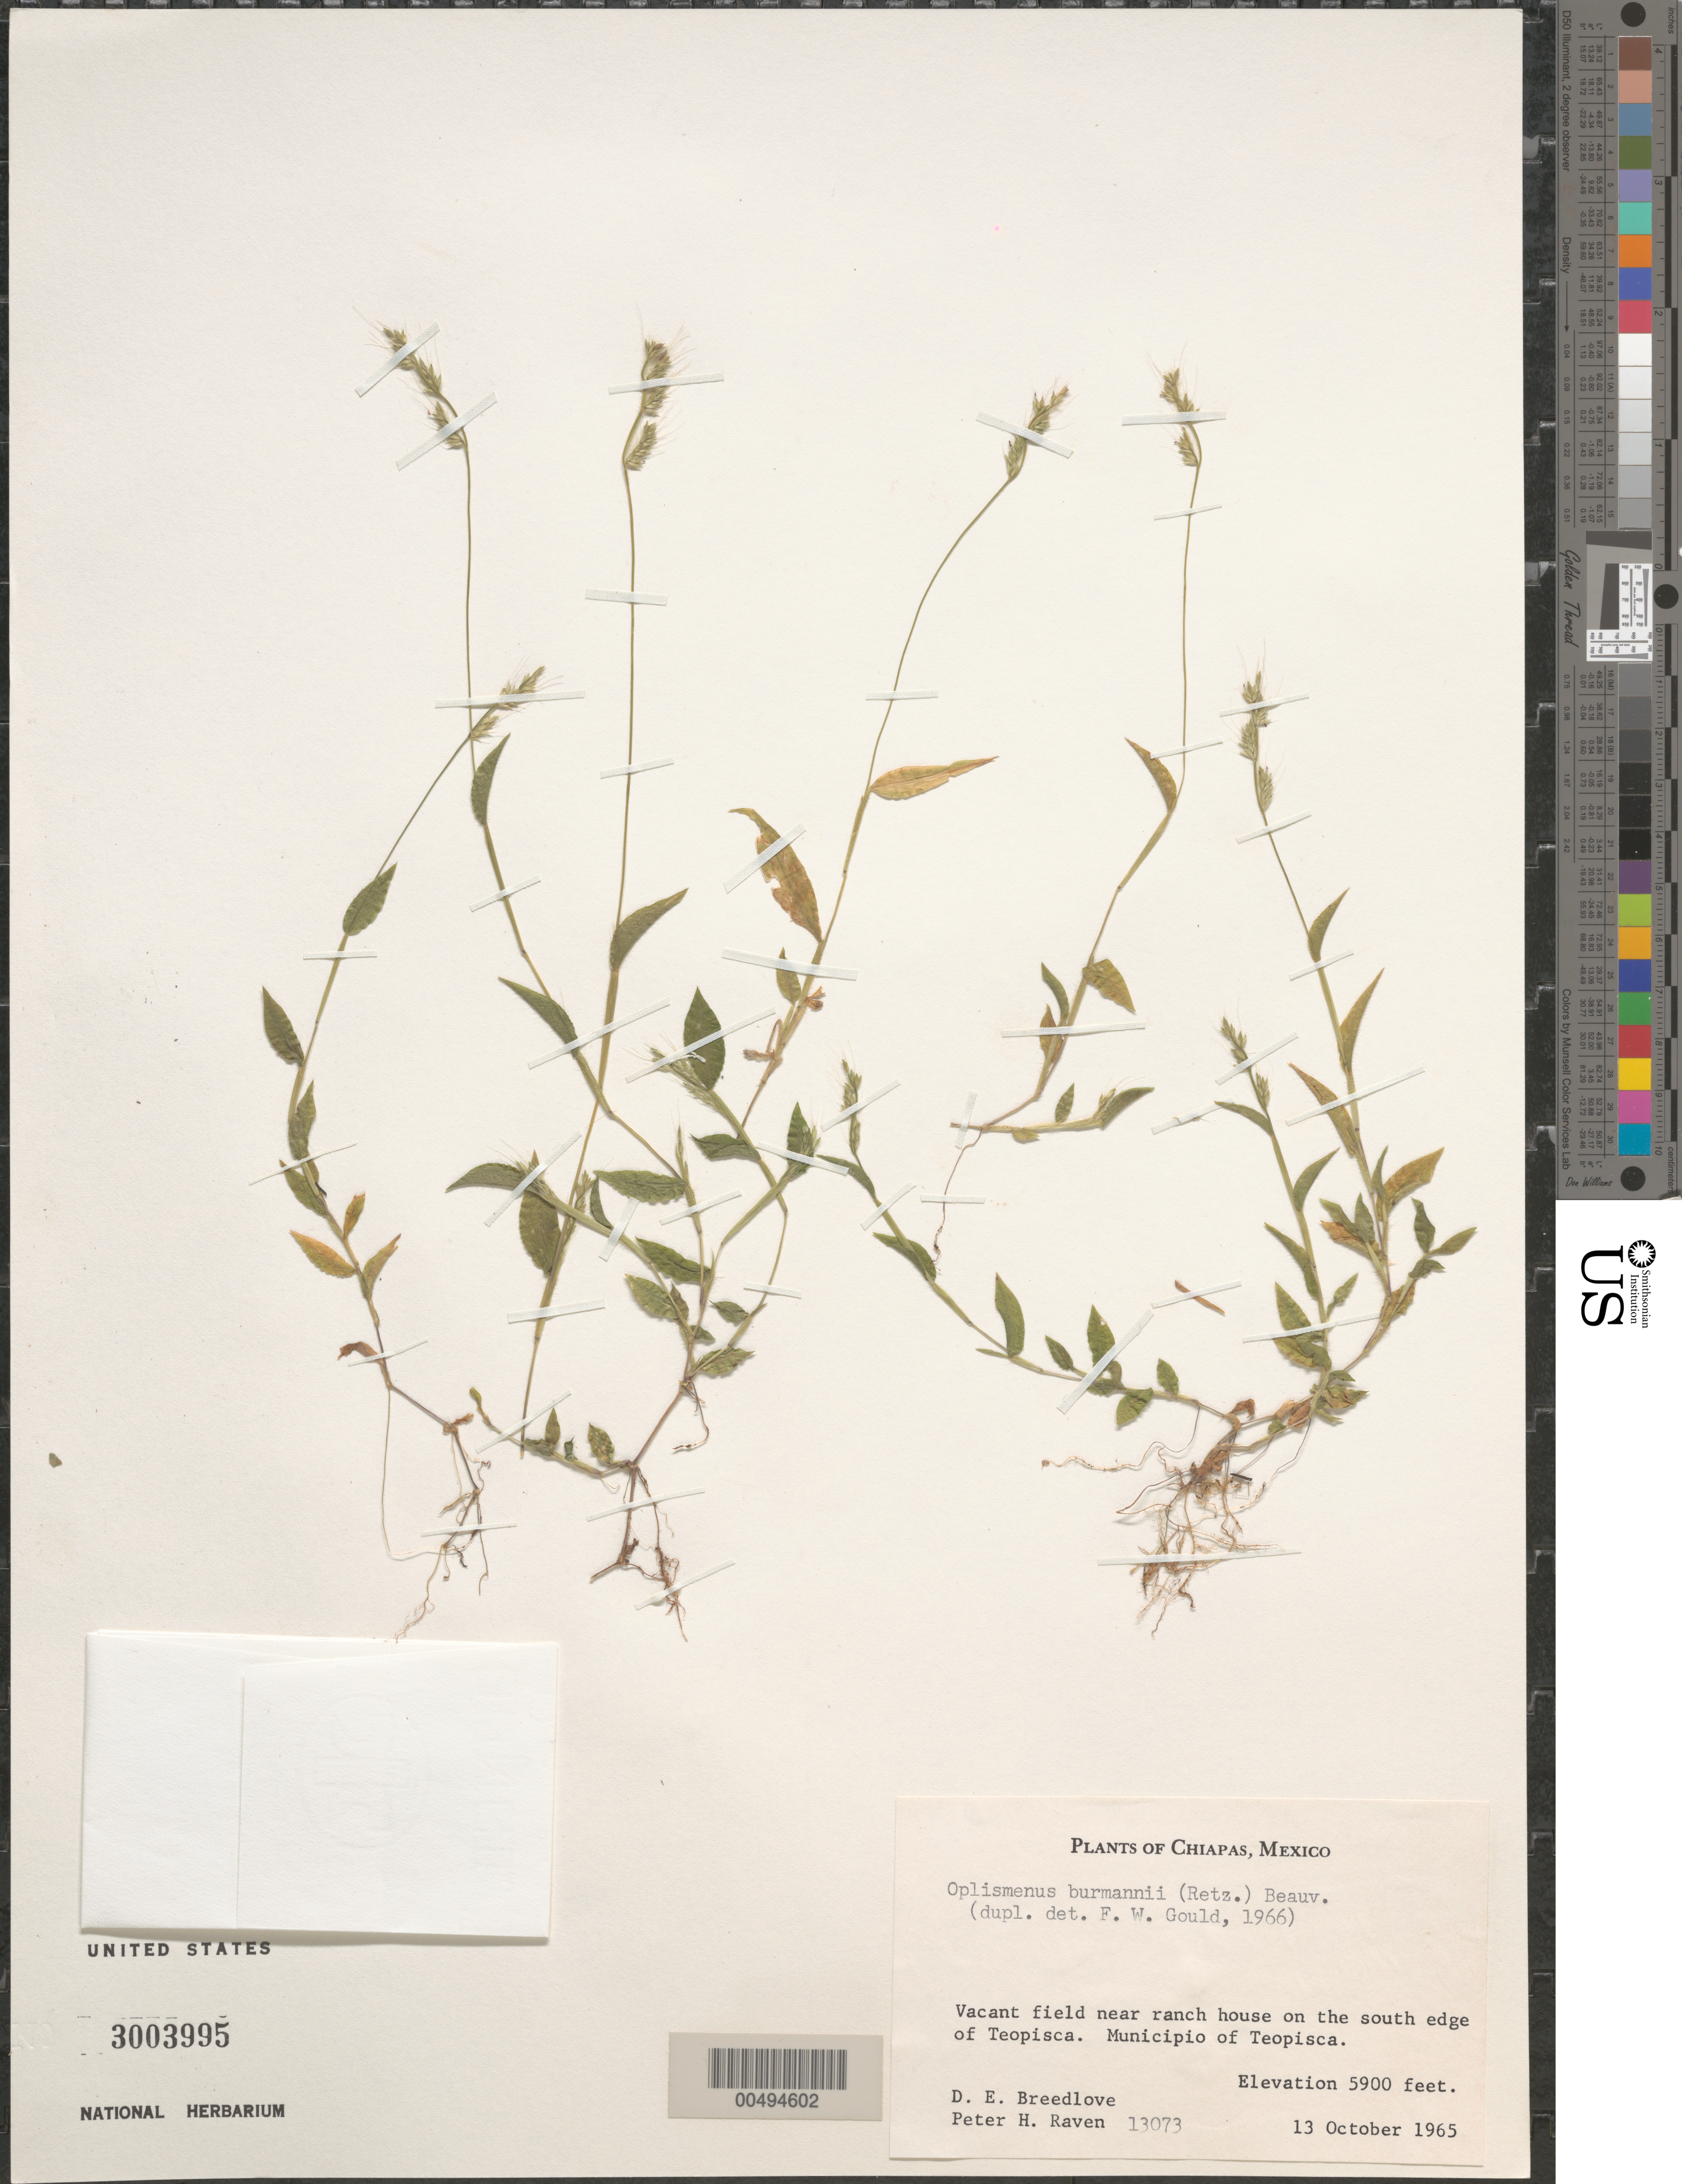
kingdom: Plantae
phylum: Tracheophyta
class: Liliopsida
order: Poales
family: Poaceae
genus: Oplismenus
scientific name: Oplismenus burmannii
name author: (Retz.) P. Beauv.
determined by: Gould, F. W.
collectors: D. E. Breedlove & P. H. Raven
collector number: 13073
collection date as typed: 13 Oct 1965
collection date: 1965-10-13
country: Mexico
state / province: Chiapas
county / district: Teopisca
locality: Near ranch house on the S edge of Teopisca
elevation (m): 1798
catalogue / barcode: US 3003995